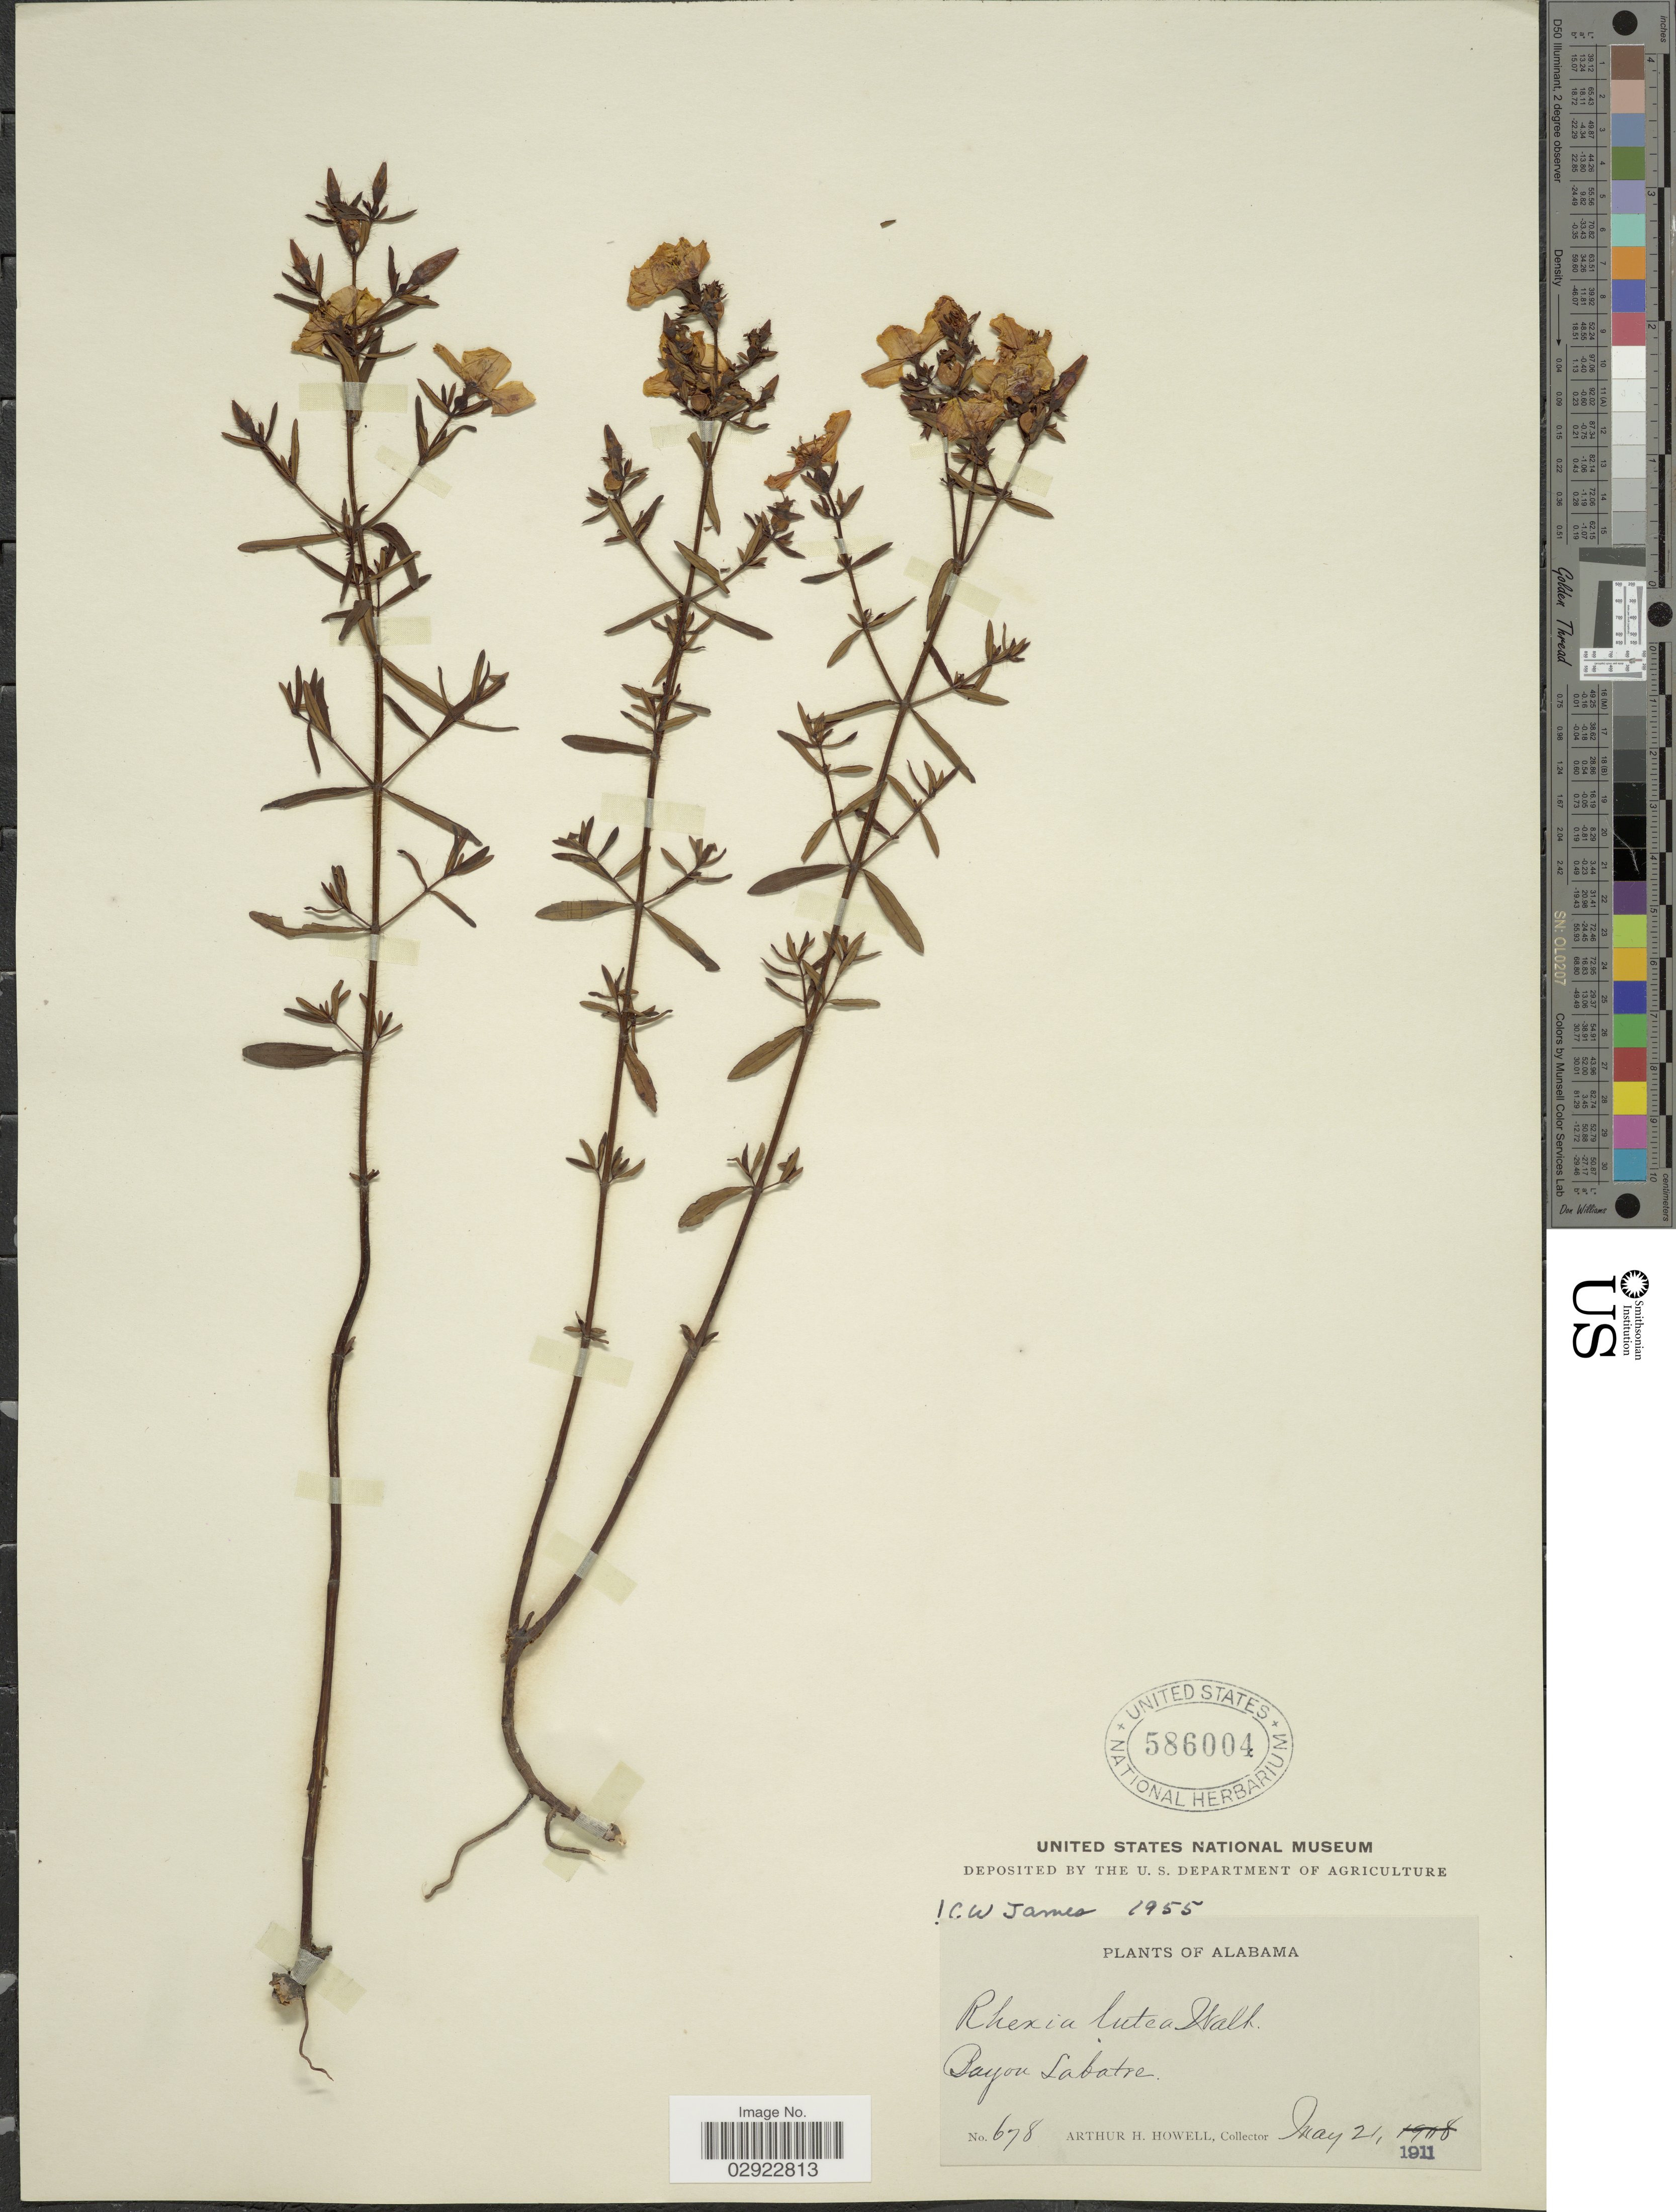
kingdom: Plantae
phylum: Tracheophyta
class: Magnoliopsida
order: Myrtales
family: Melastomataceae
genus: Rhexia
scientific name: Rhexia lutea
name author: Walter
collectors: A. H. Howell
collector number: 678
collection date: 1911-05-21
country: United States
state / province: Alabama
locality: Bayou Labatre.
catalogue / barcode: US 586004